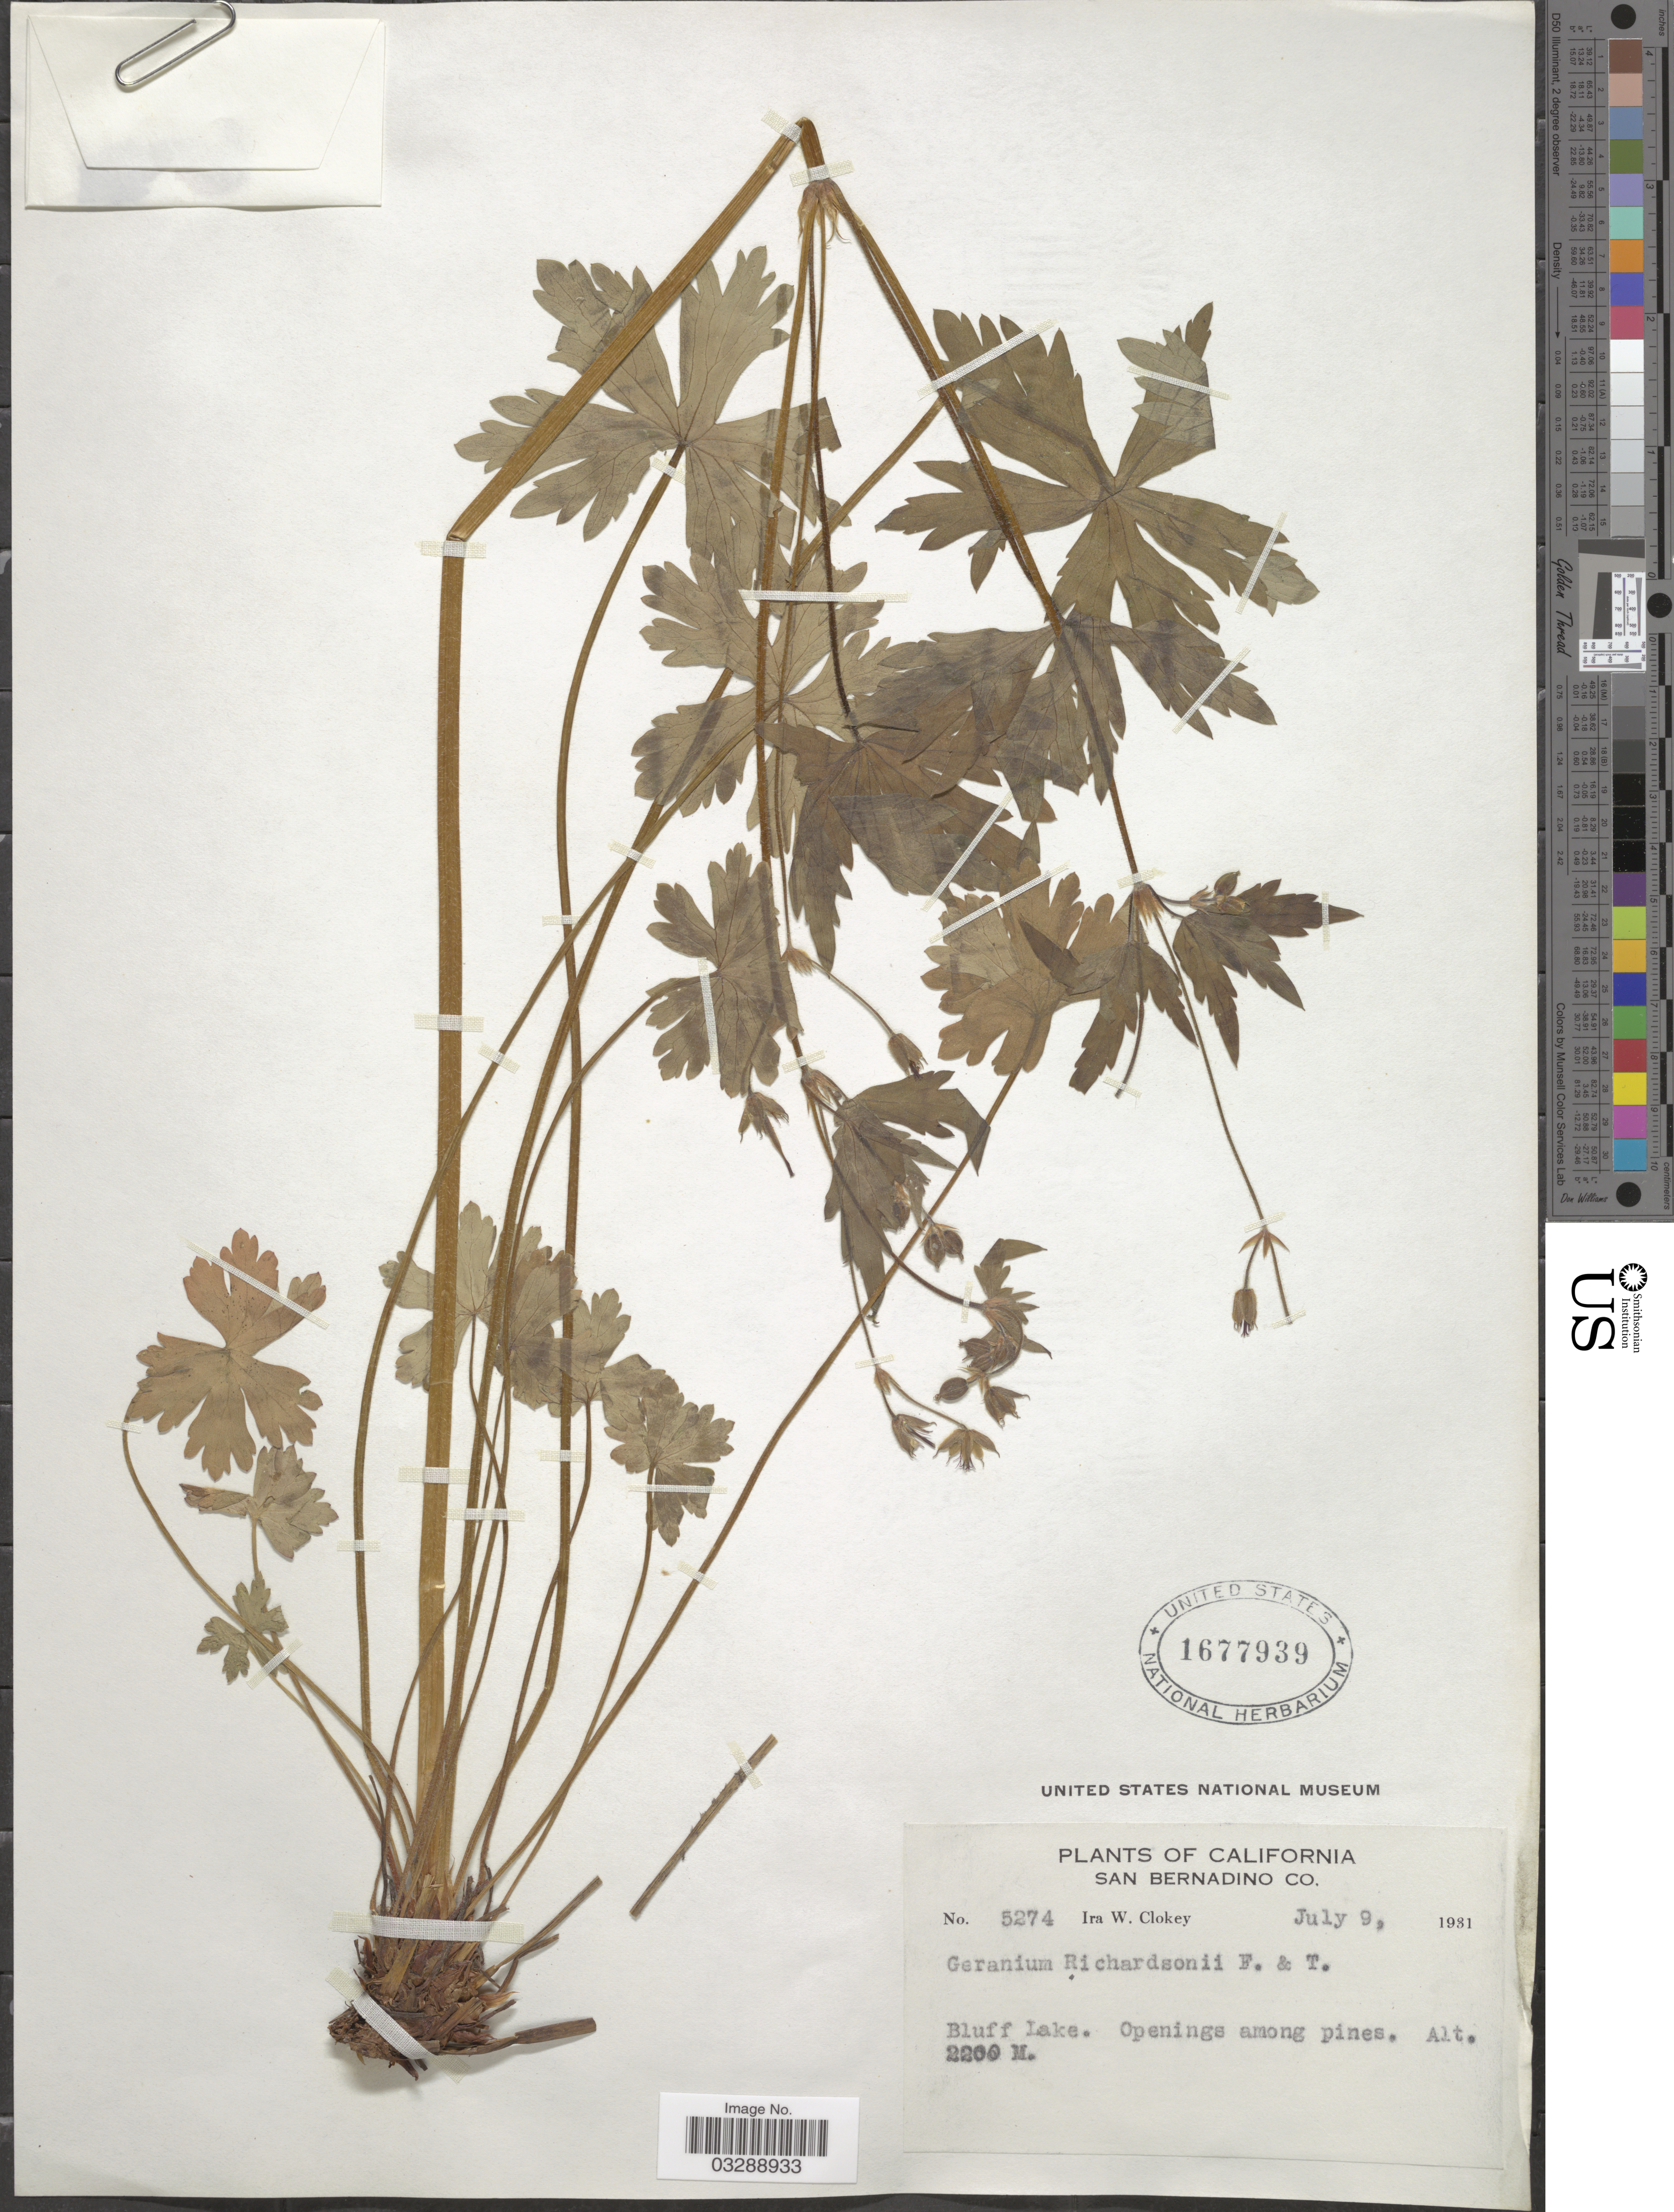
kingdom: Plantae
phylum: Tracheophyta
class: Magnoliopsida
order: Geraniales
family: Geraniaceae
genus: Geranium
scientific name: Geranium richardsonii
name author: Fisch. & Trautv.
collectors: I. W. Clokey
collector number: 5274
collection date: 1931-07-09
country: United States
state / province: California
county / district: San Bernardino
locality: San Bernadino Co. Bluff Lake. Openings among pines.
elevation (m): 2200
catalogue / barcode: US 1677939